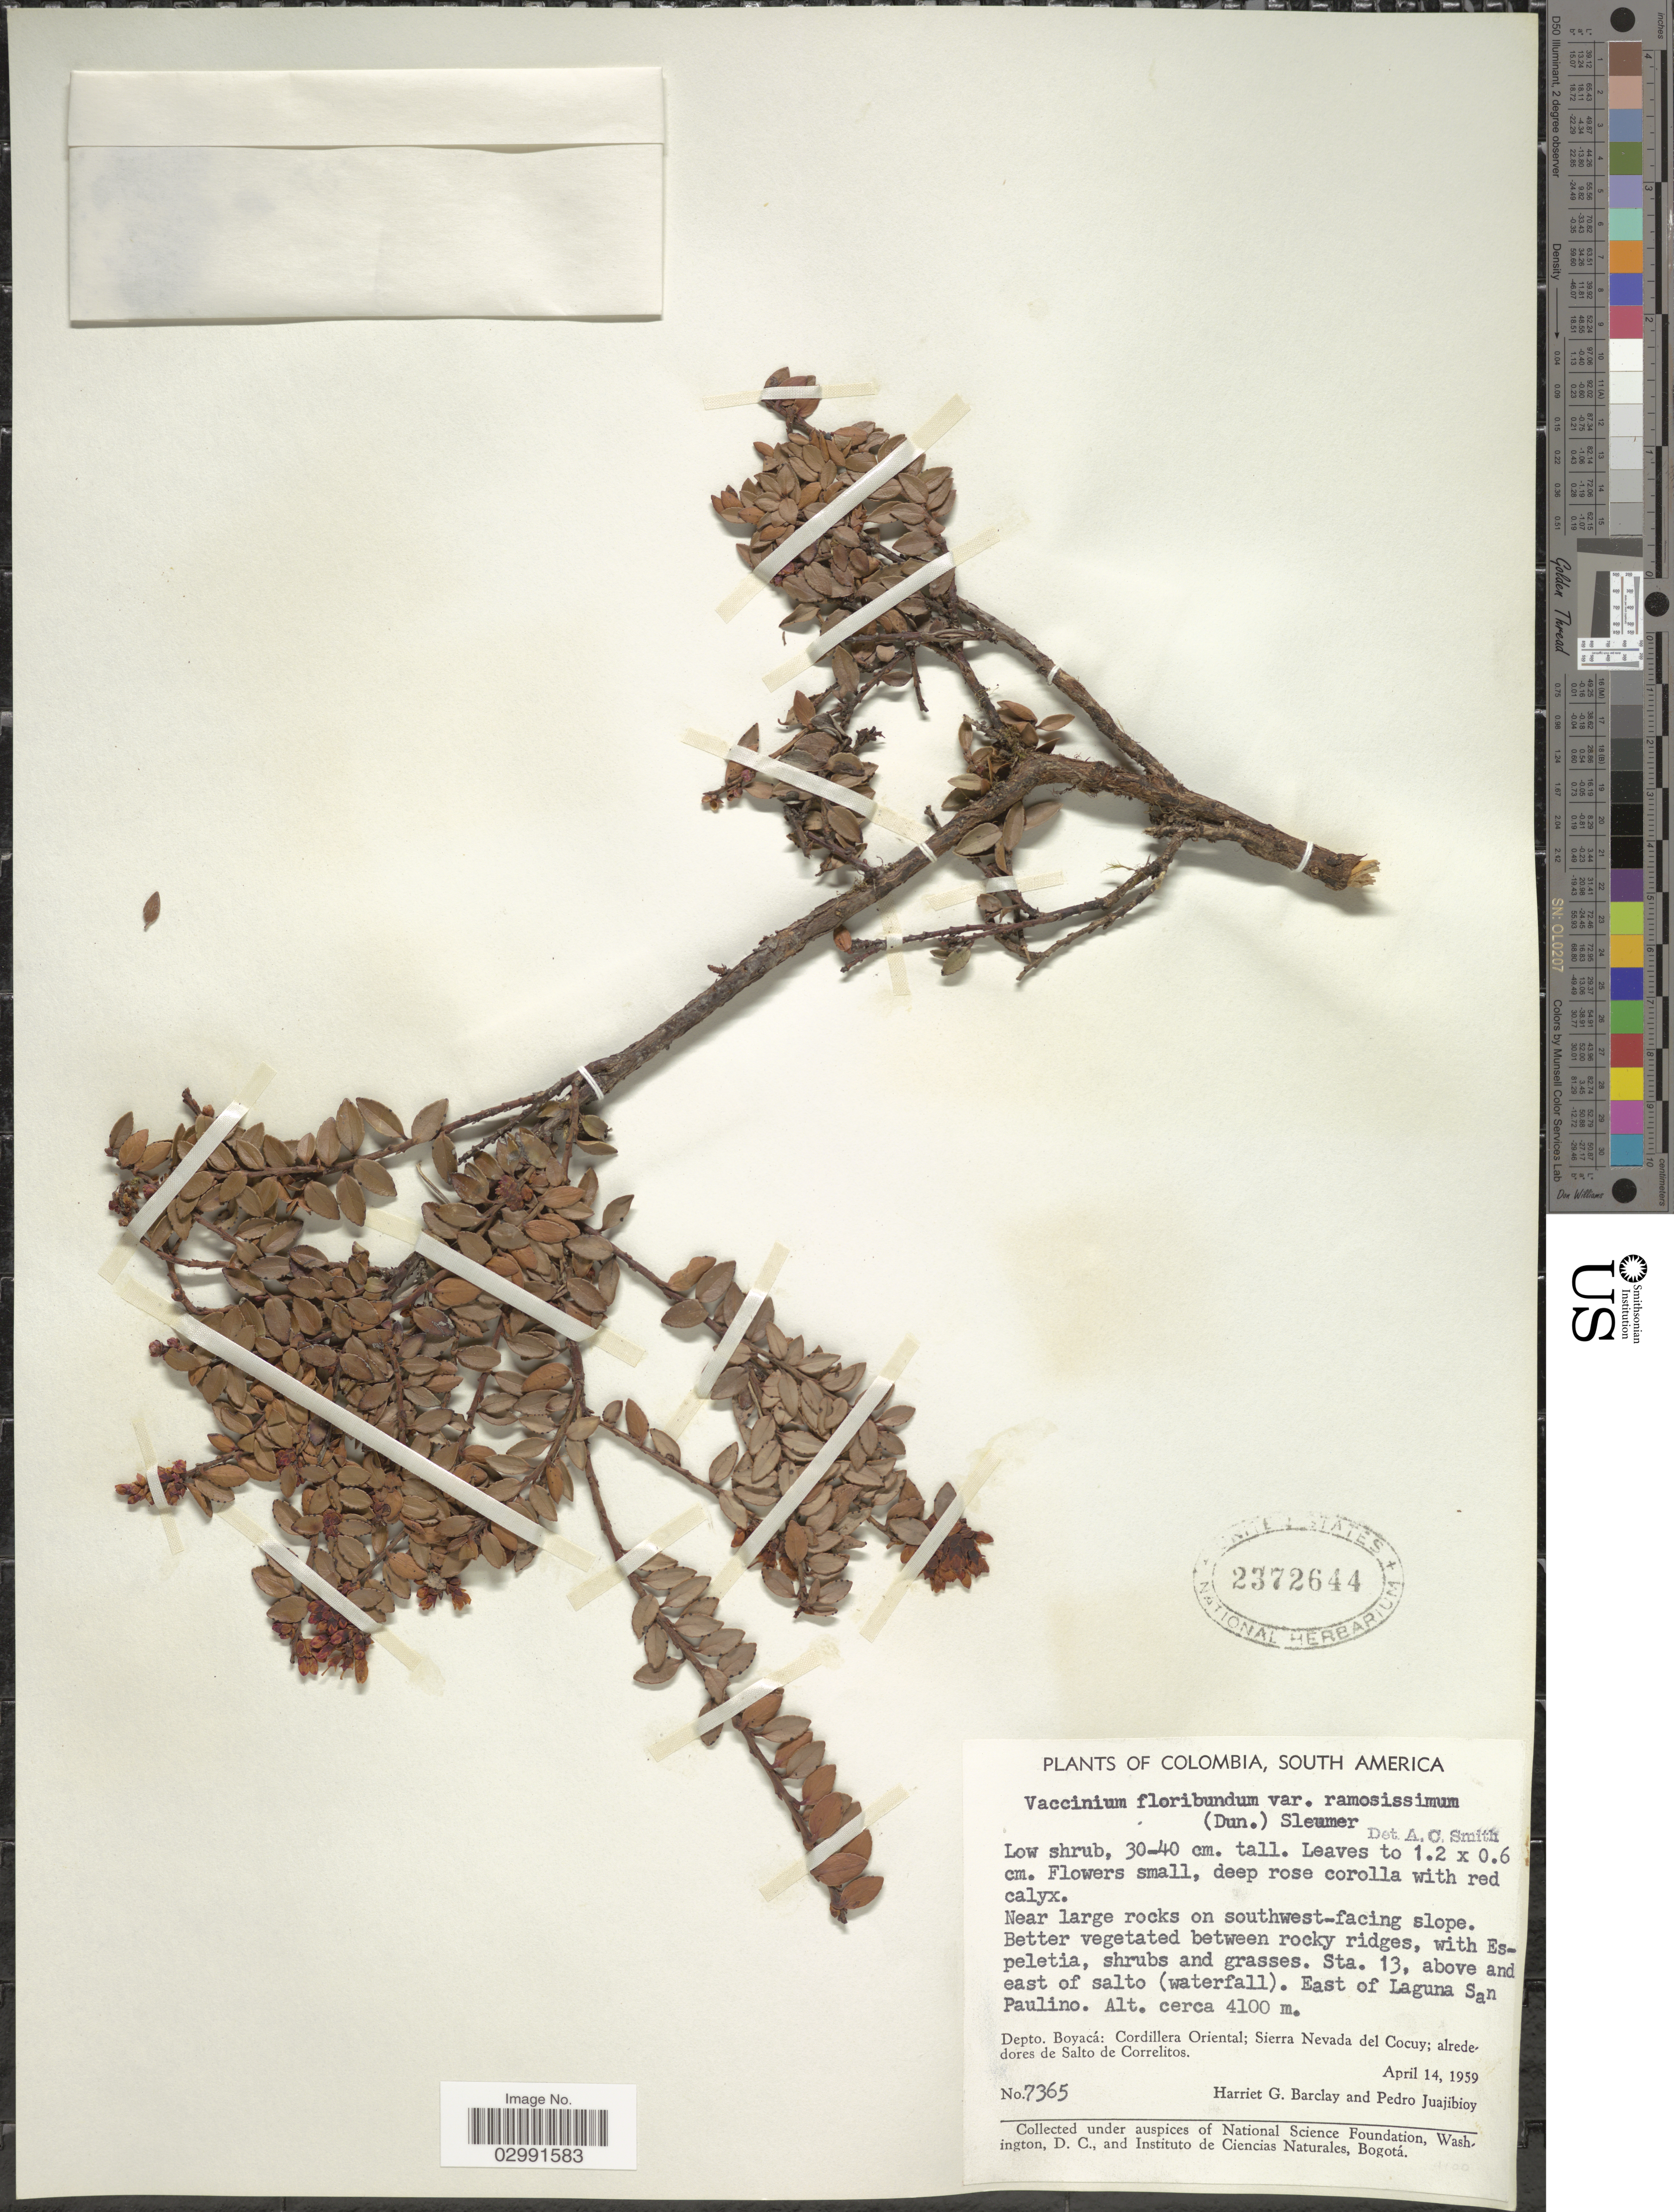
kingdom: Plantae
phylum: Tracheophyta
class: Magnoliopsida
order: Ericales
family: Ericaceae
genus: Vaccinium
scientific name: Vaccinium floribundum var. ramosissimum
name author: Kunth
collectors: H. G. Barclay & P. Juajibioy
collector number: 7365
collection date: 1959-04-14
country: Colombia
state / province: Boyacá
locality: Sta. 13, above and east of salto (waterfall). East of Laguna San Paulino. Depto. Boyacá: Cordillera Oriental; Sierra Nevada del Cocuy; alrededores de Salto de Correlitos.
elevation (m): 4100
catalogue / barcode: US 2372644